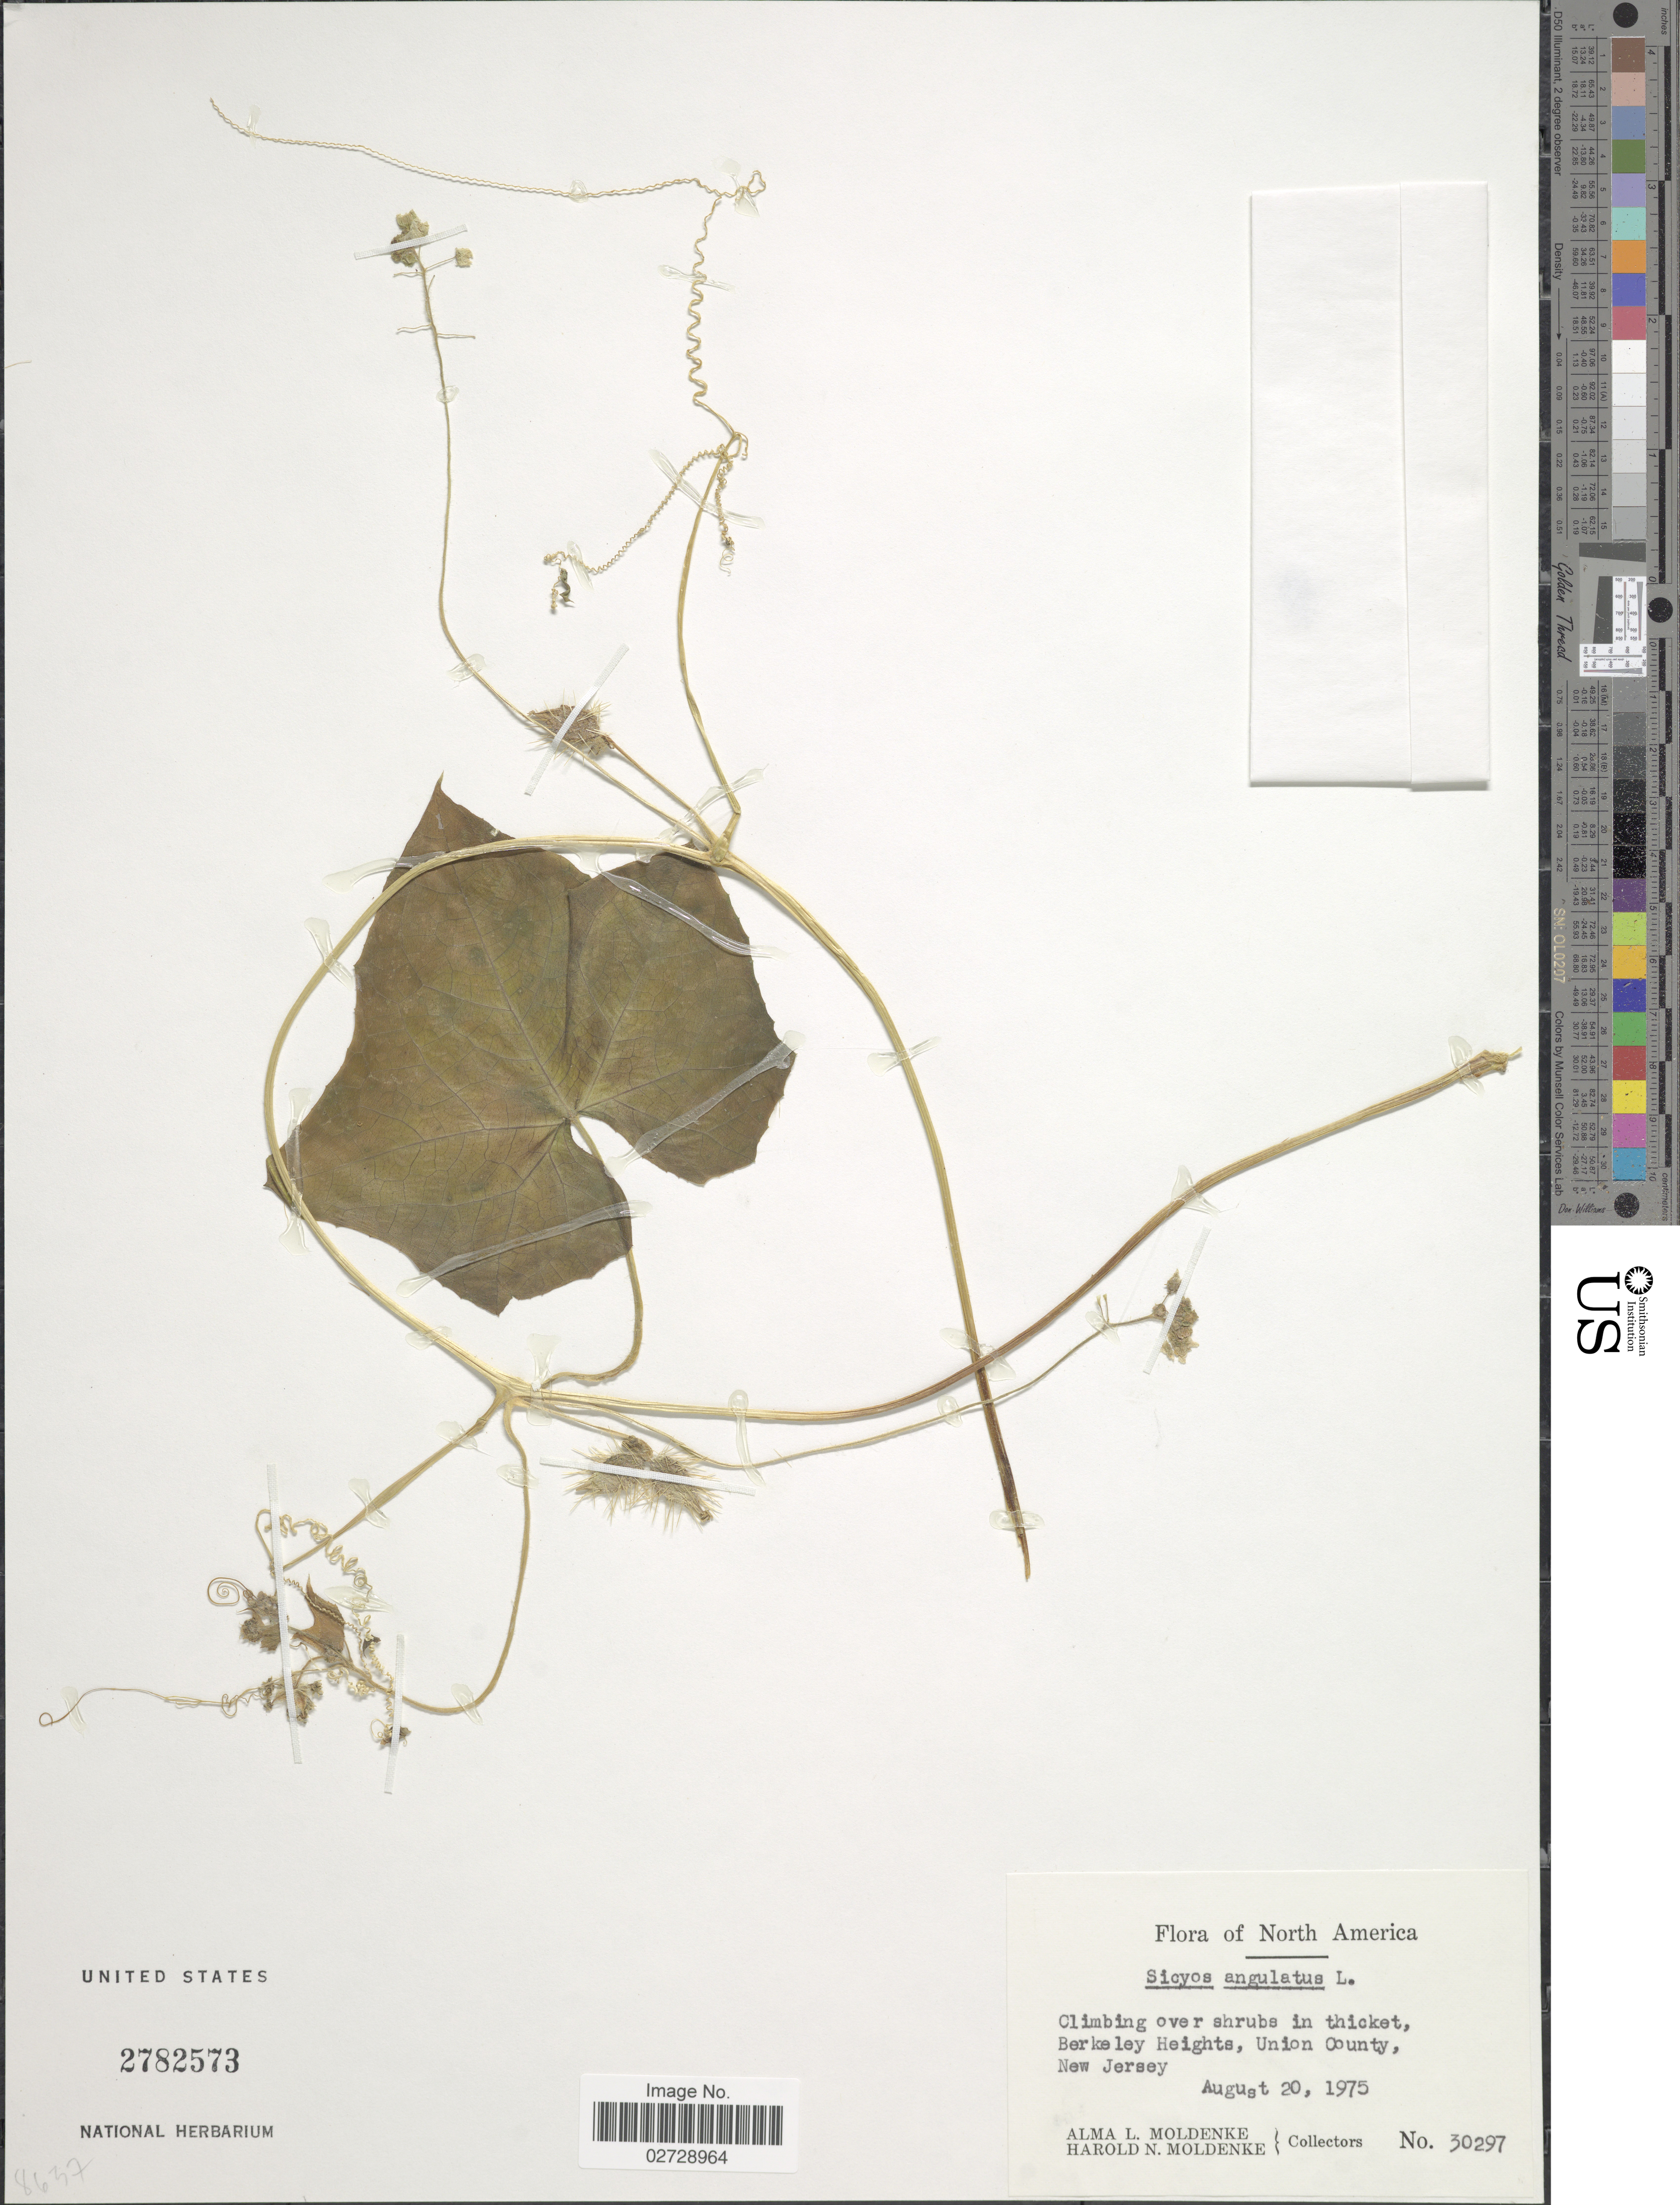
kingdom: Plantae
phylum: Tracheophyta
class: Magnoliopsida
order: Cucurbitales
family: Cucurbitaceae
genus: Sicyos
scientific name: Sicyos angulatus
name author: L.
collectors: A. L. Moldenke & H. N. Moldenke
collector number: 30297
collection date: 1975-08-20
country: United States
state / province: New Jersey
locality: Climbing over shrubs in thicket, Berkeley Heights, Union County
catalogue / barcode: US 2782573